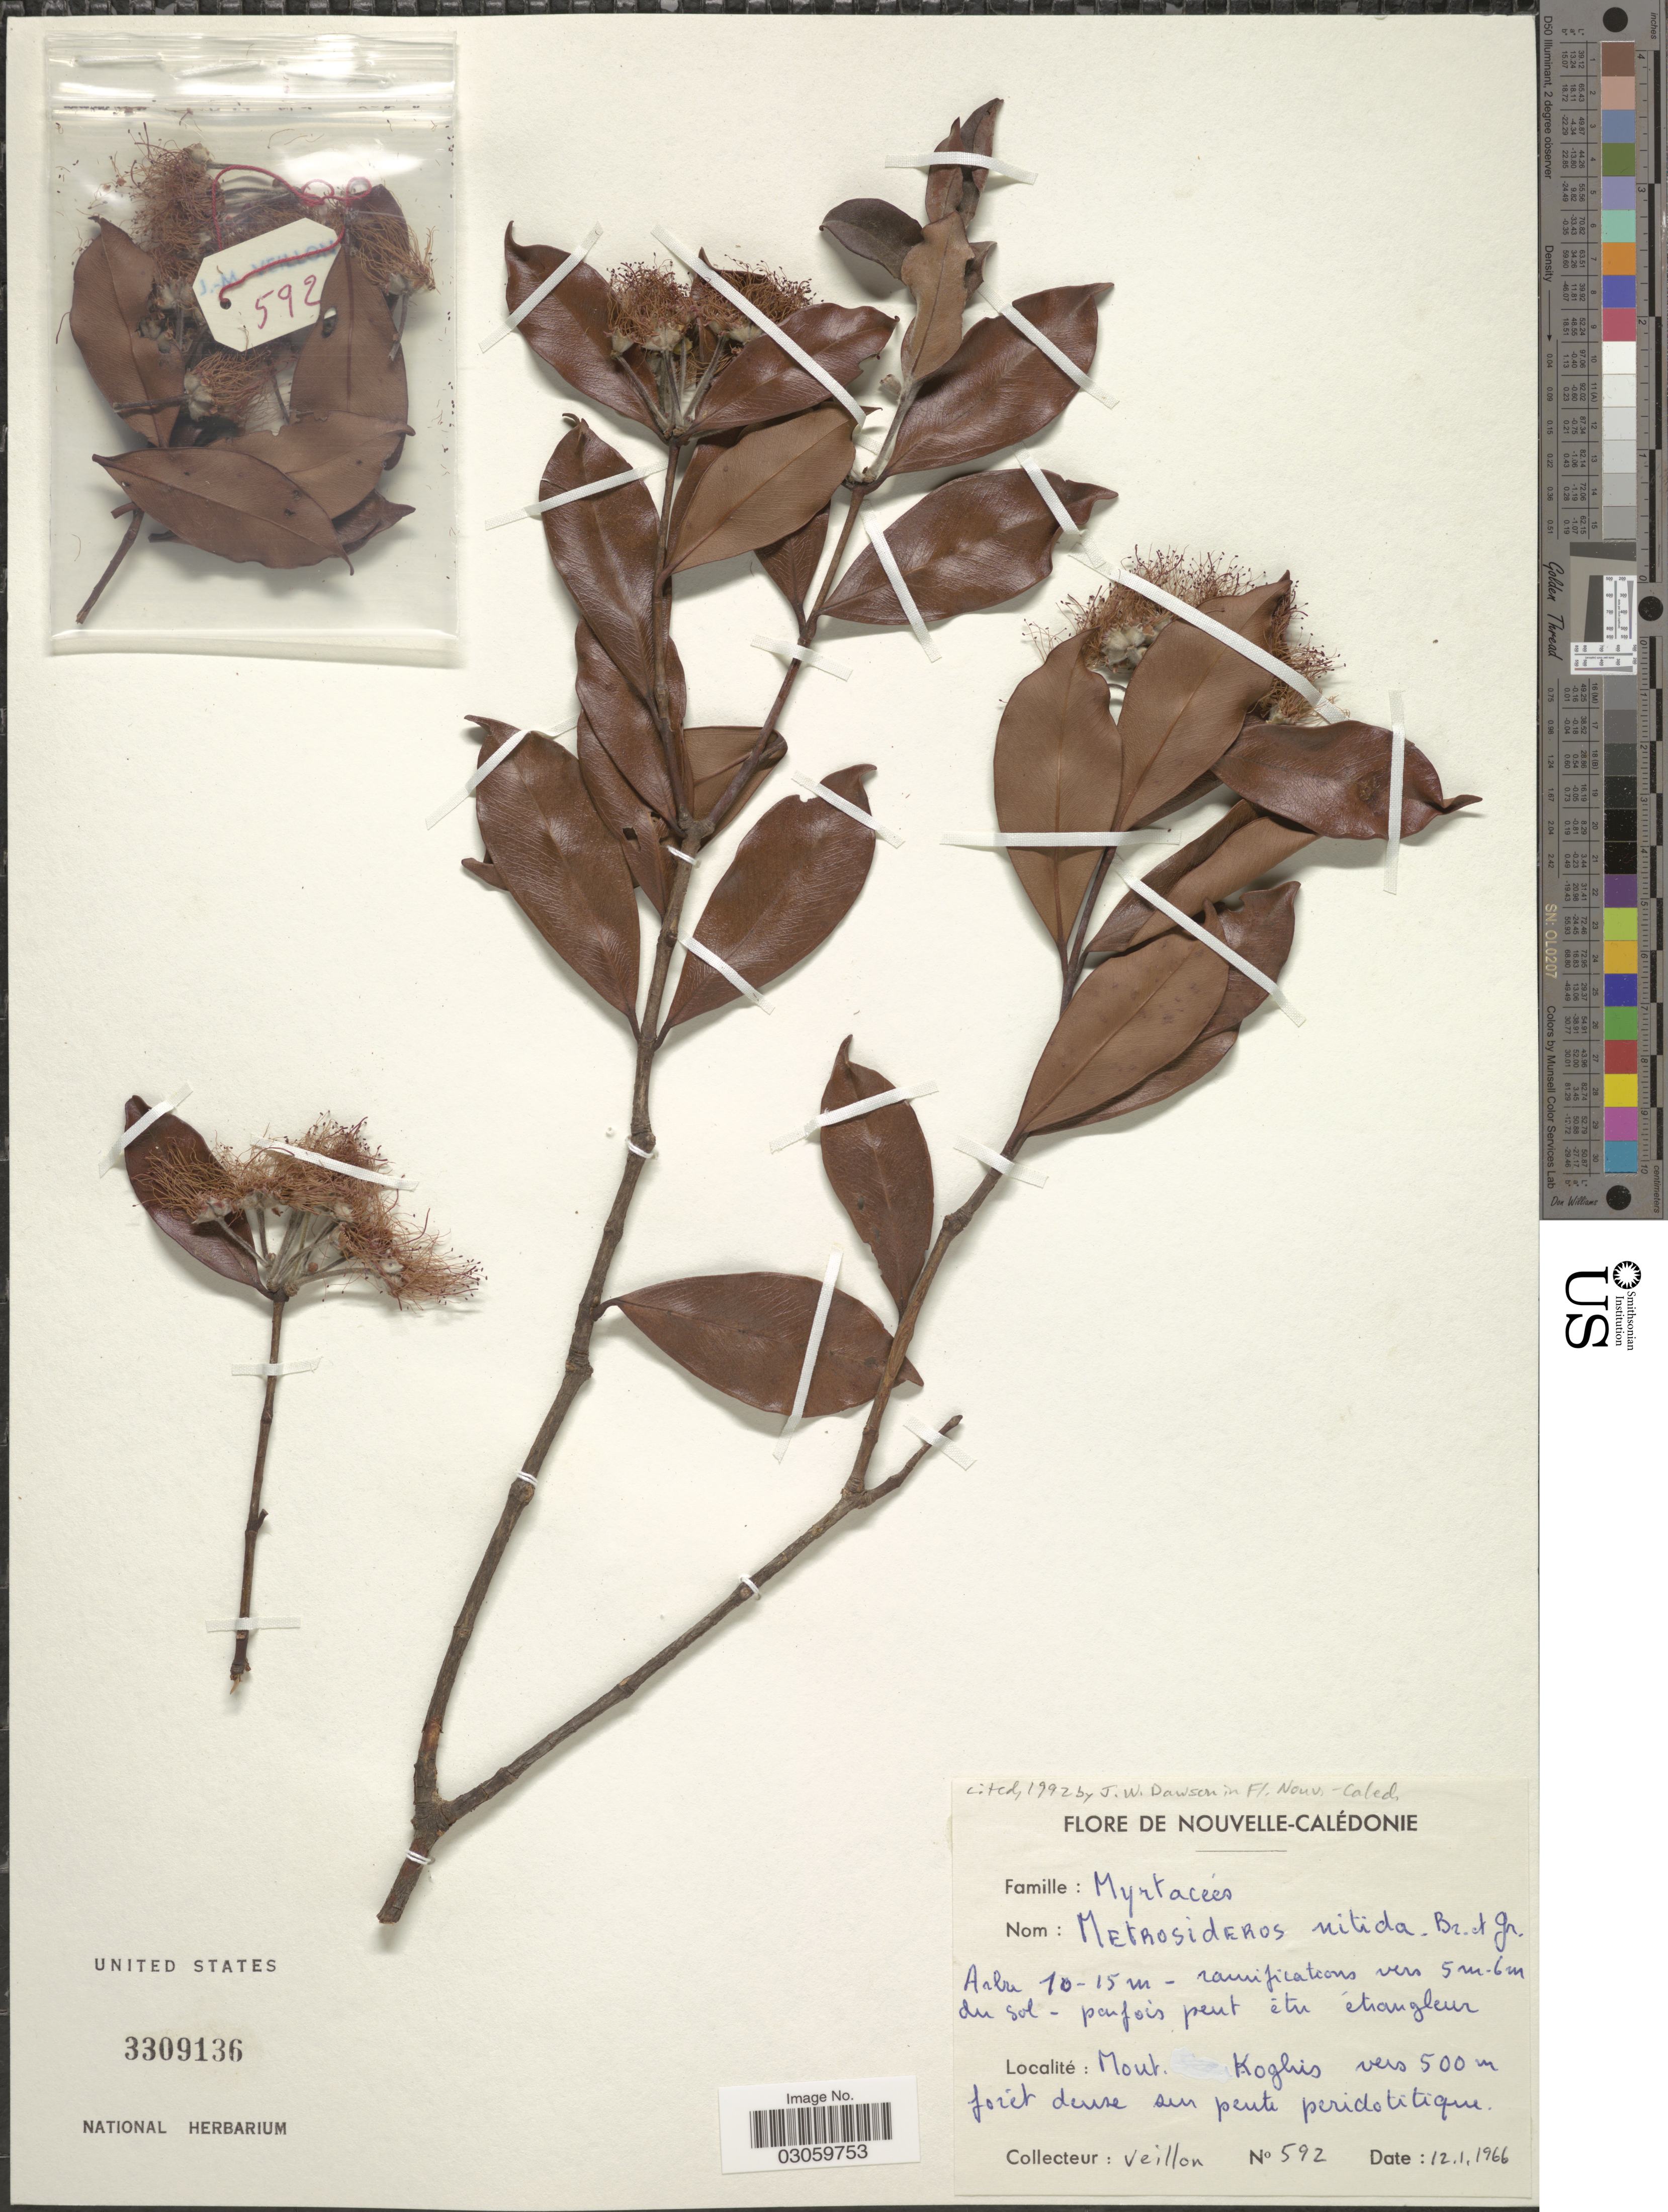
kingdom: Plantae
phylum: Tracheophyta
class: Magnoliopsida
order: Myrtales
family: Myrtaceae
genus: Metrosideros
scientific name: Metrosideros nitida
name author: Brongn. & Gris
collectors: -. Veillon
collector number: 592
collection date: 1966-01-12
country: New Caledonia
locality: Nouvelle-Calédonie. Mont. Koghis.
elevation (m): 500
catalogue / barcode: US 3309136